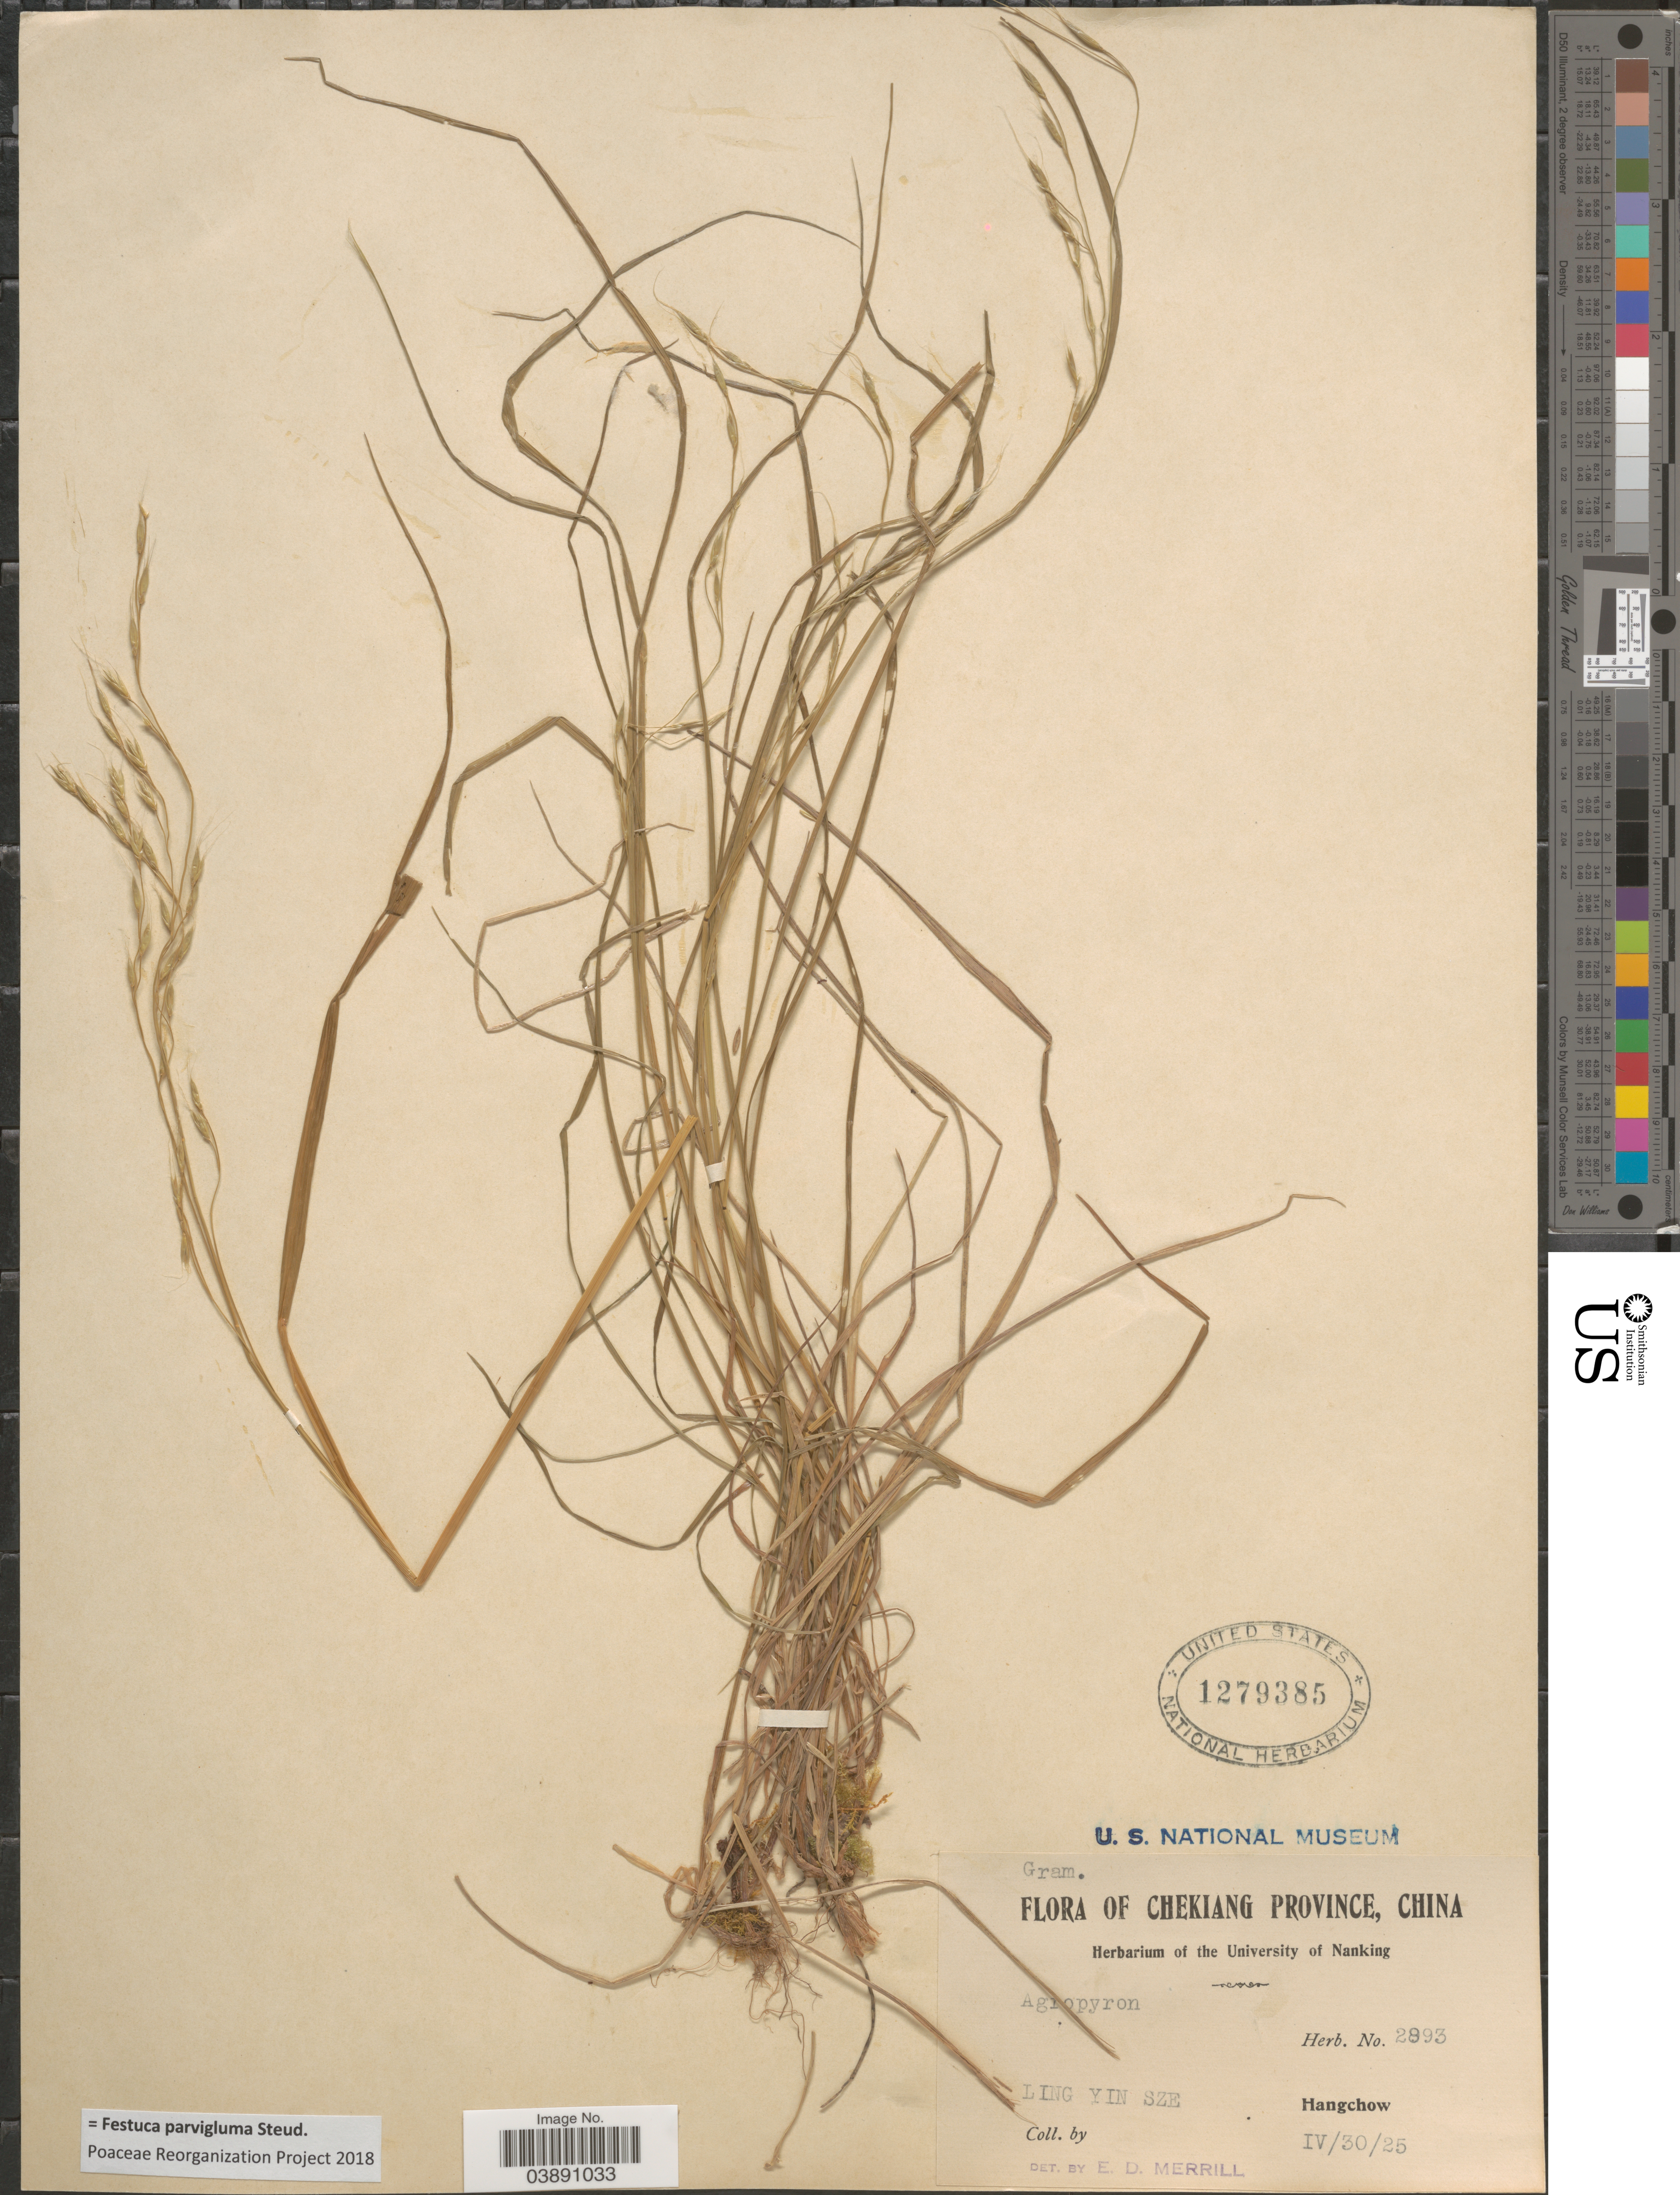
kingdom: Plantae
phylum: Tracheophyta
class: Liliopsida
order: Poales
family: Poaceae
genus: Festuca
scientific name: Festuca parvigluma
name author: Steud.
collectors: E. D. Merrill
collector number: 2893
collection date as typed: Transcribed d/m/y: 30/4/25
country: China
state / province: Zhejiang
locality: Chekiang Province. Ling Yin Sze. Hangchow.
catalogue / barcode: US 1279385